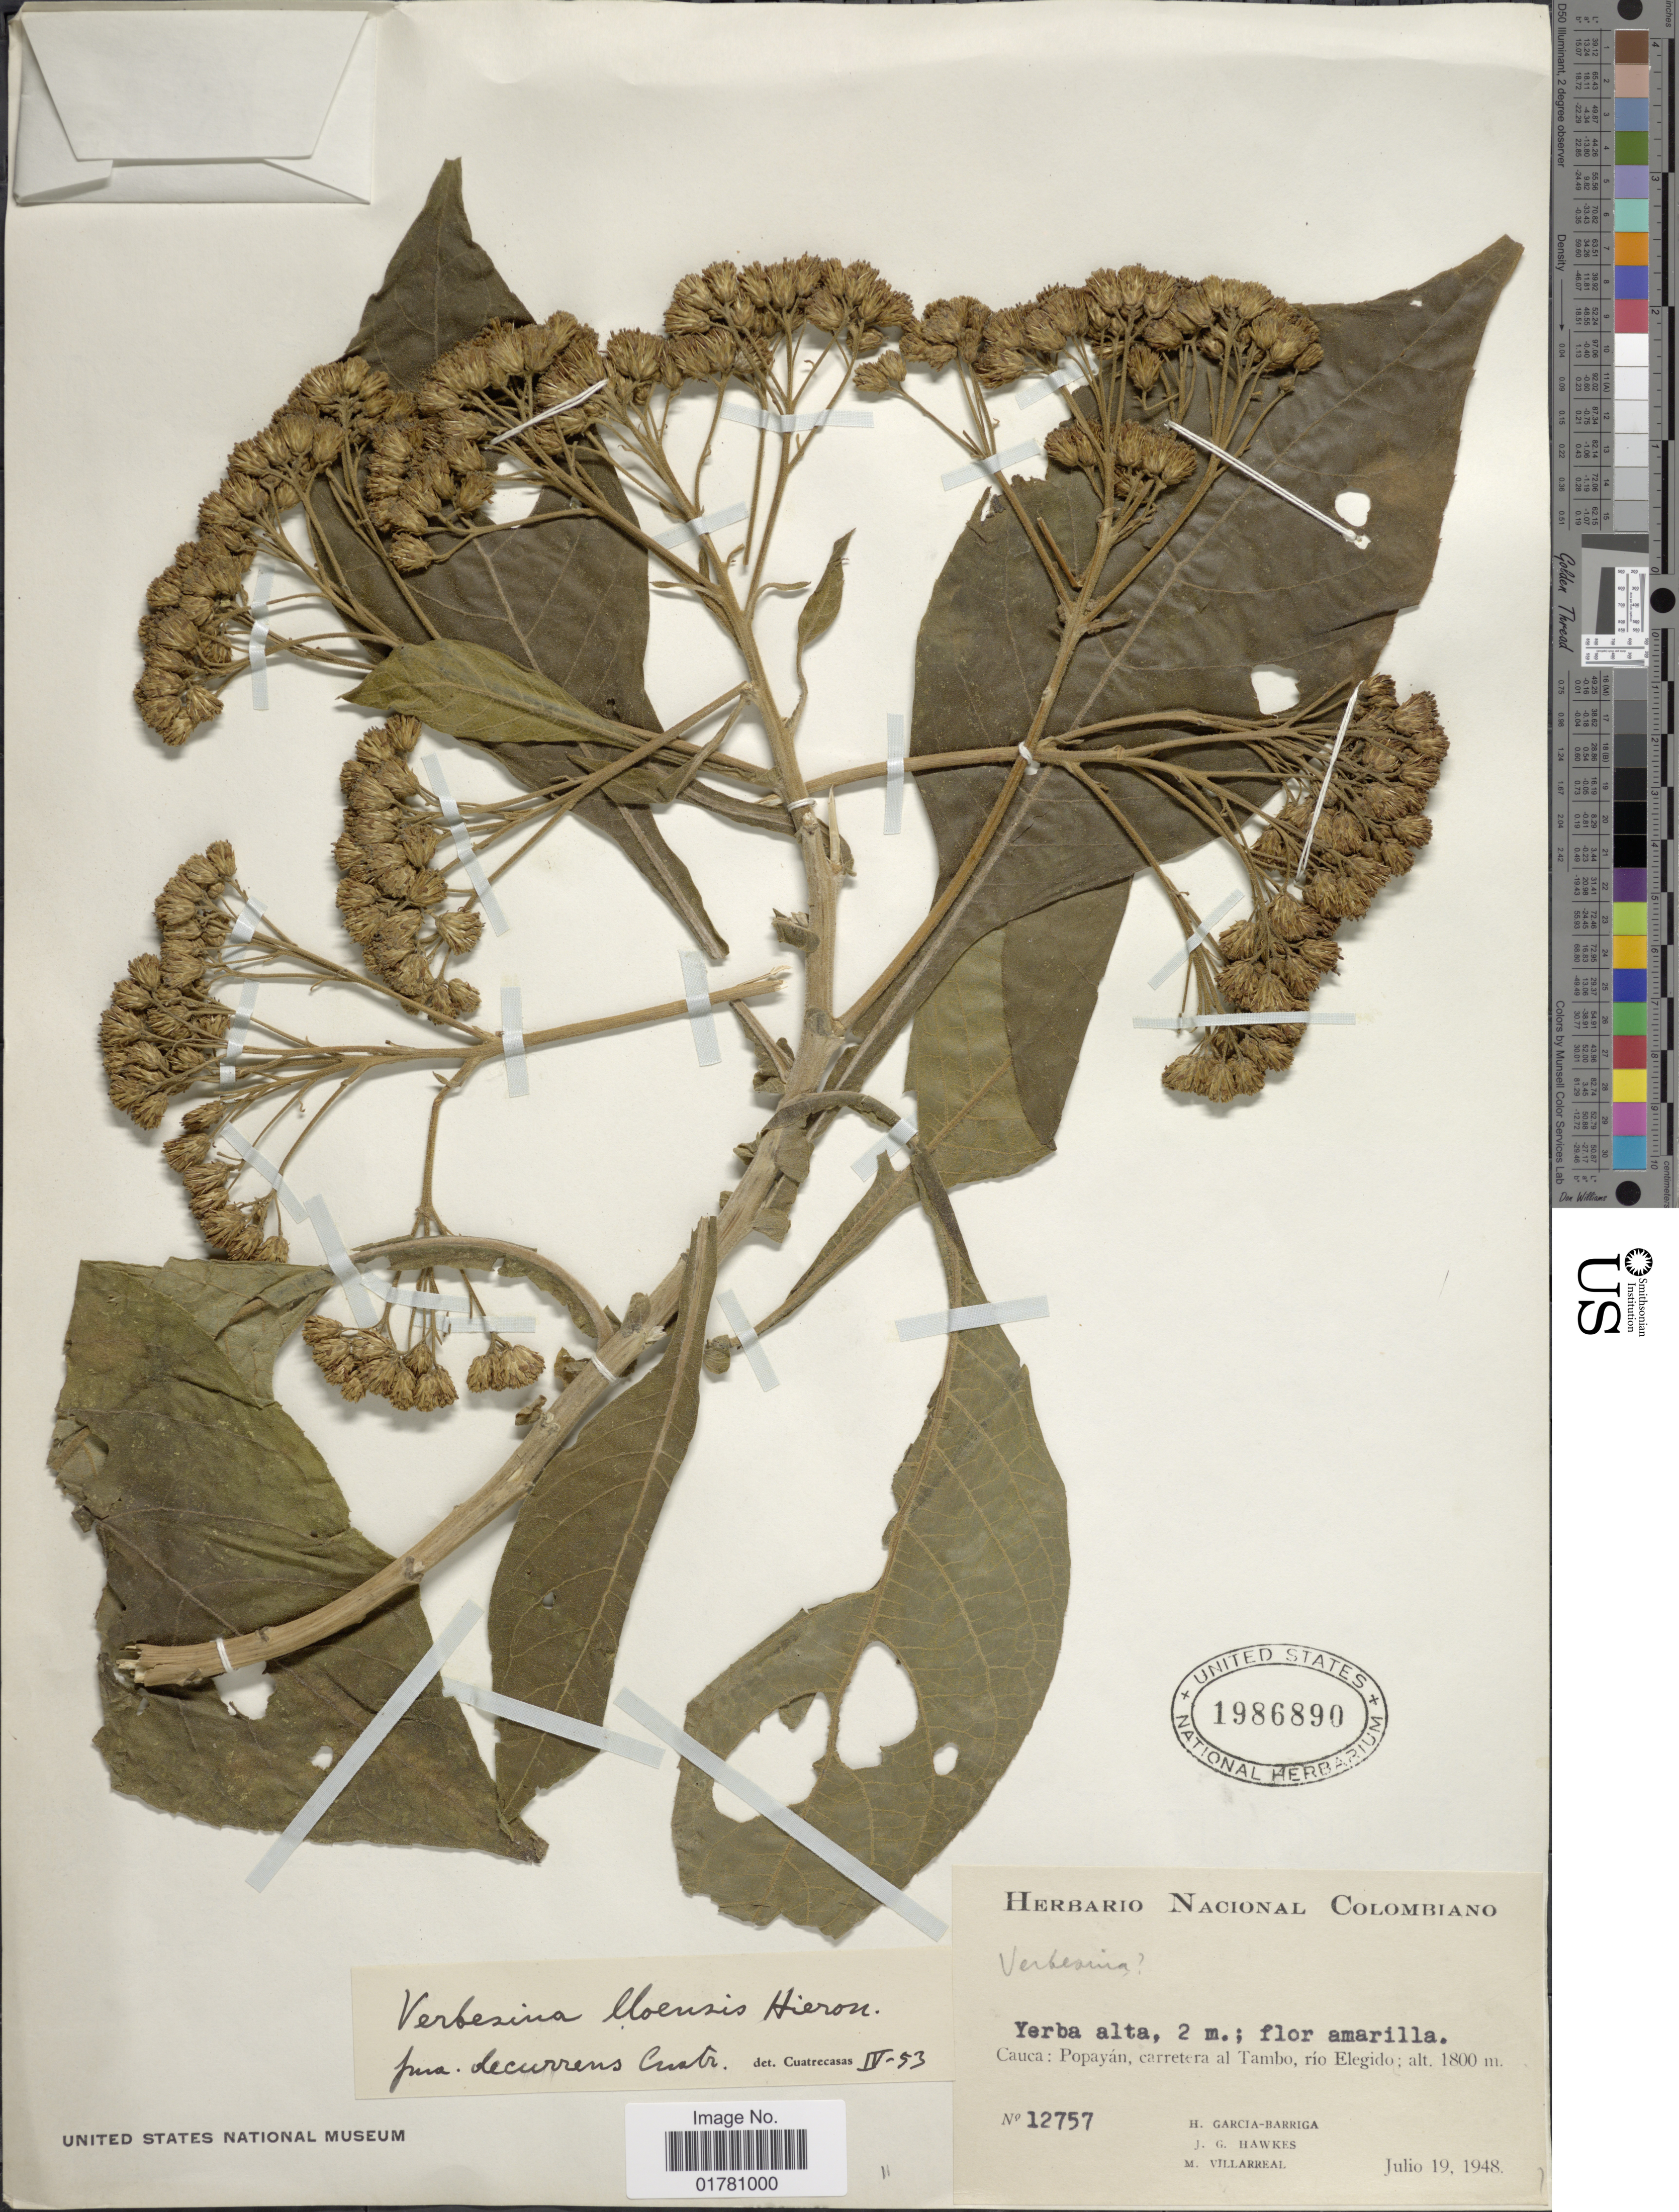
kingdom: Plantae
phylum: Tracheophyta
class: Magnoliopsida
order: Asterales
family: Asteraceae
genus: Verbesina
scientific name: Verbesina lloensis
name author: Hieron.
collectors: H. García Barriga, J. Hawkes & M. Villareal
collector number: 12757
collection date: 1948-07-19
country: Colombia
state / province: Cauca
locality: Popayán, carretera al Tambo, río Elegido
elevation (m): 1800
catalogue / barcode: US 1986890